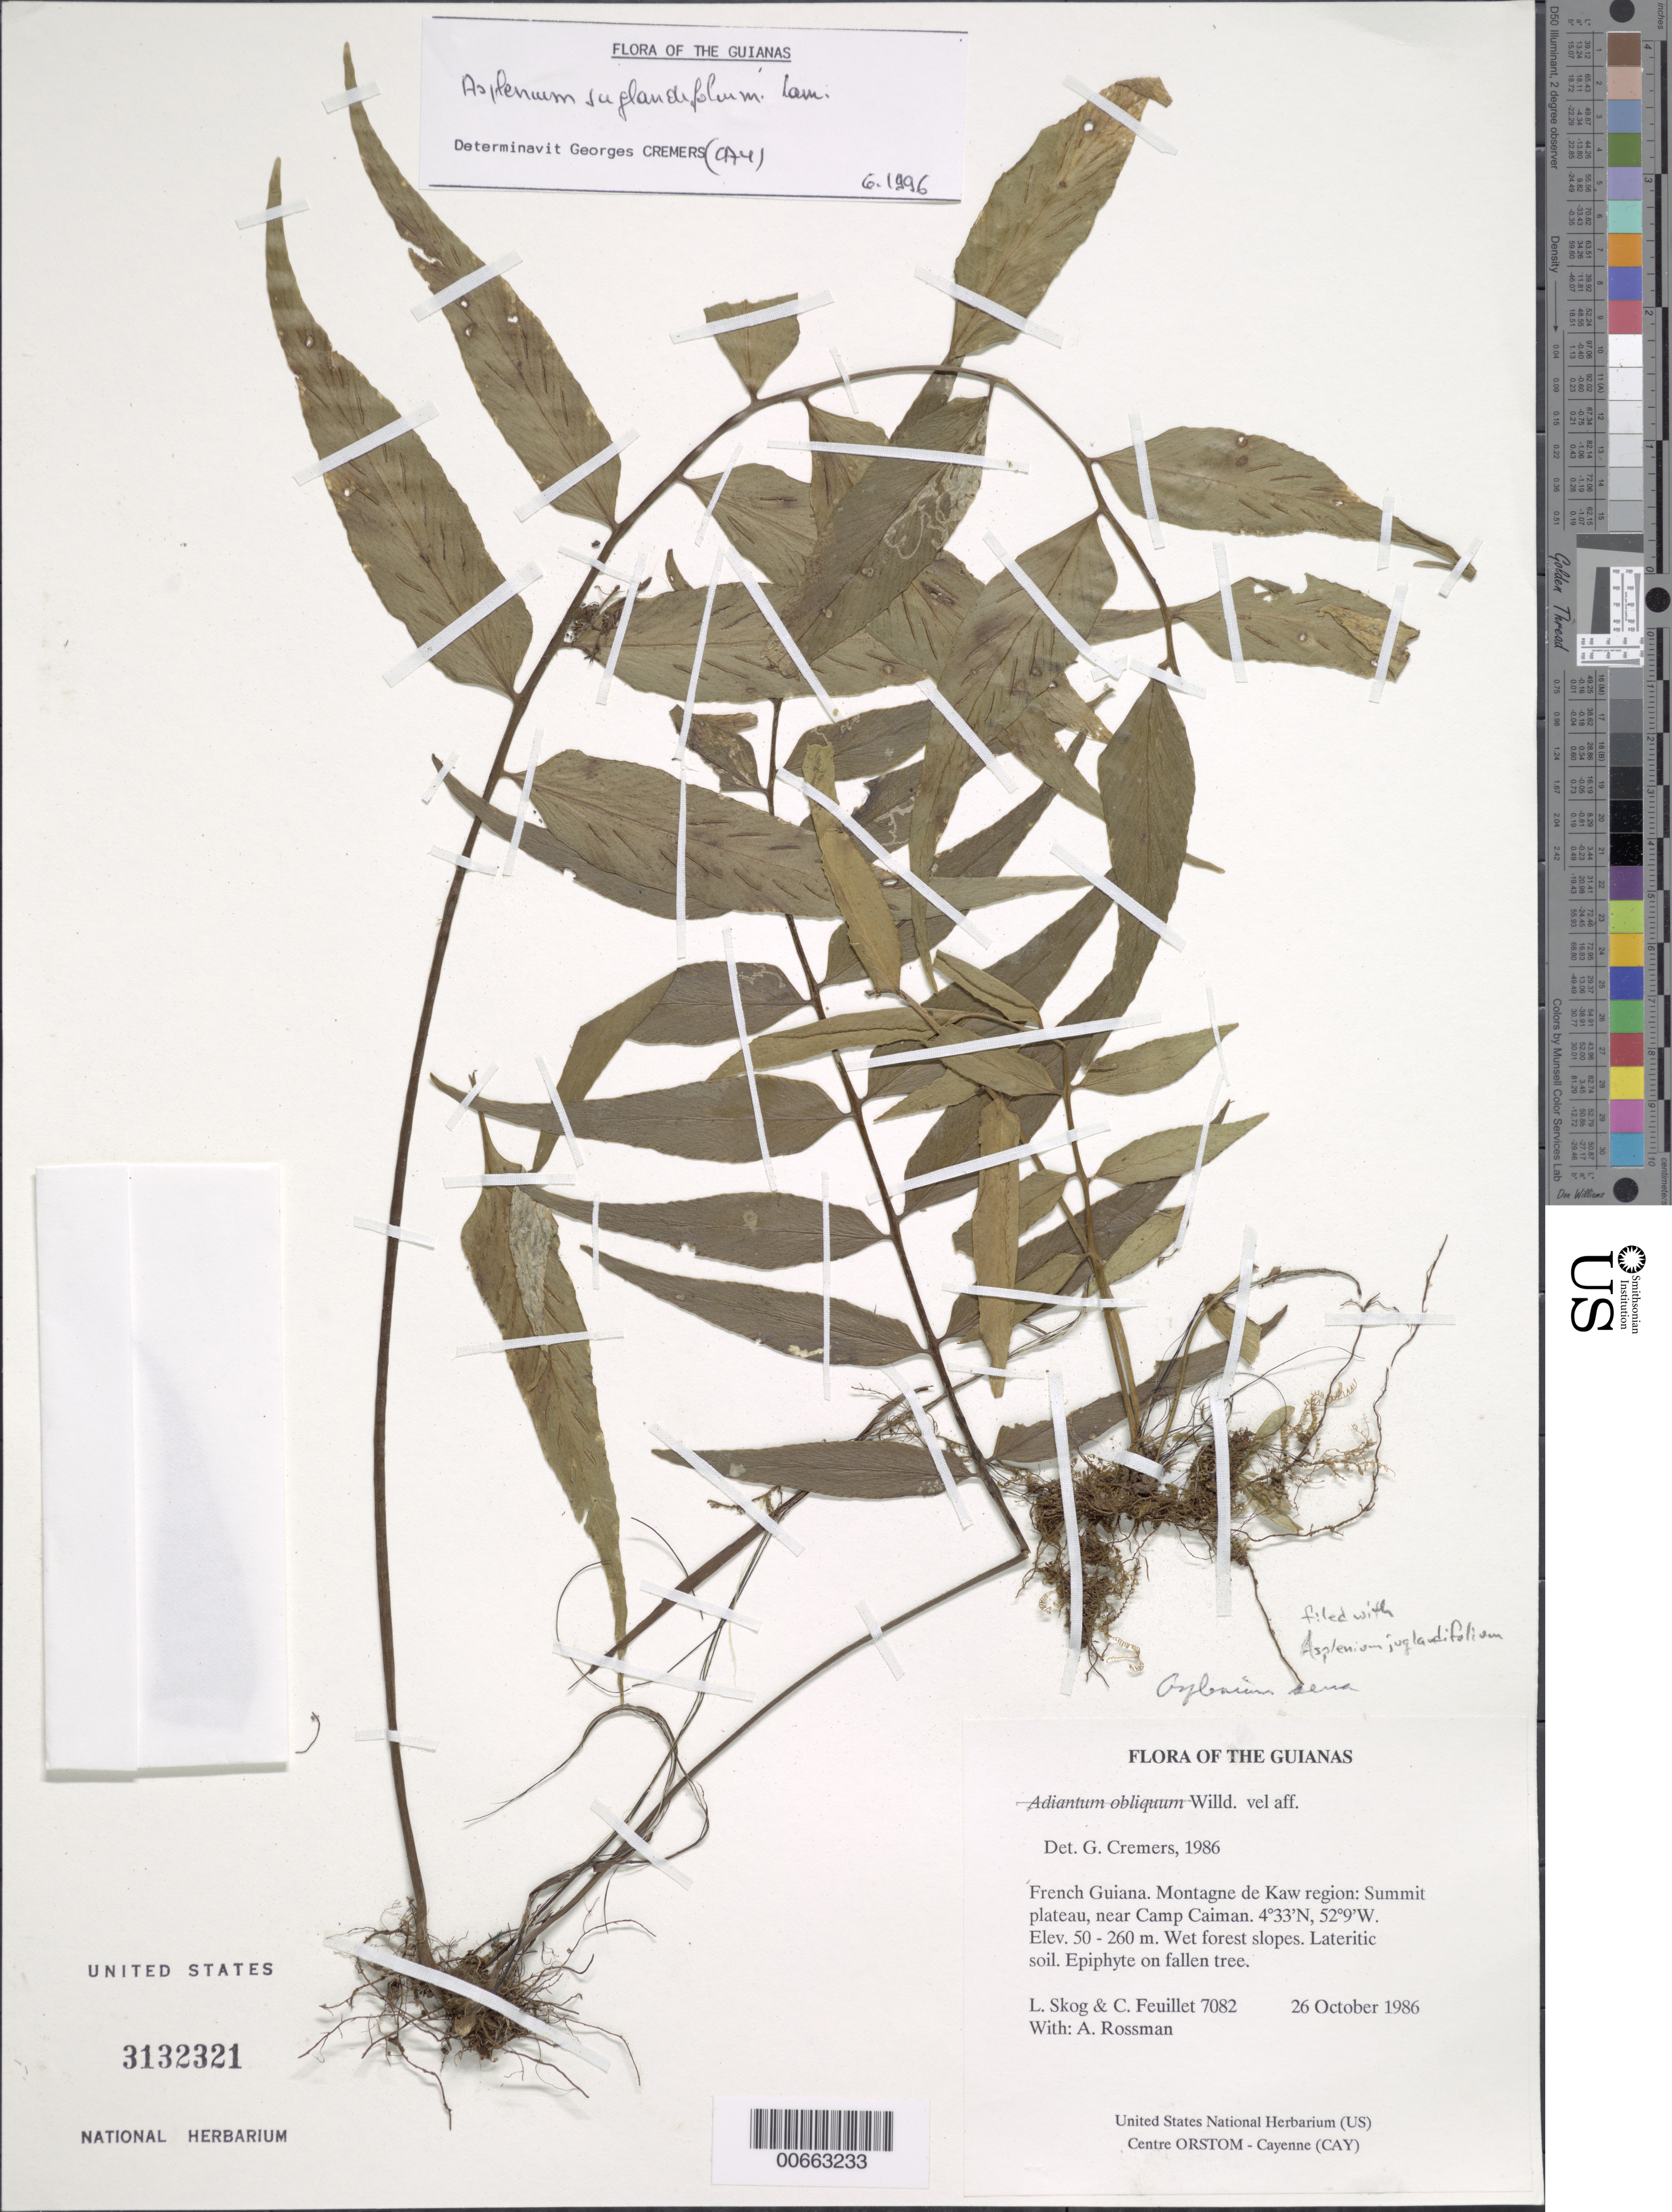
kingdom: Plantae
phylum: Tracheophyta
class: Polypodiopsida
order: Polypodiales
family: Aspleniaceae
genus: Asplenium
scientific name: Asplenium juglandifolium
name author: Lam.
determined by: Lellinger, David B., (BOT), Smithsonian Institution - National Museum of Natural History (UNITED STATES)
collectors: L. E. Skog, C. Feuillet & A. Rossman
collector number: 7082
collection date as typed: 26 October 1986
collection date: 1986-10-26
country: French Guiana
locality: Montagne de Kaw. Summit plateau, near Camp Caiman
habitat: Wet forest slopes. Lateritic soil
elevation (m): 50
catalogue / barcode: US 3132321